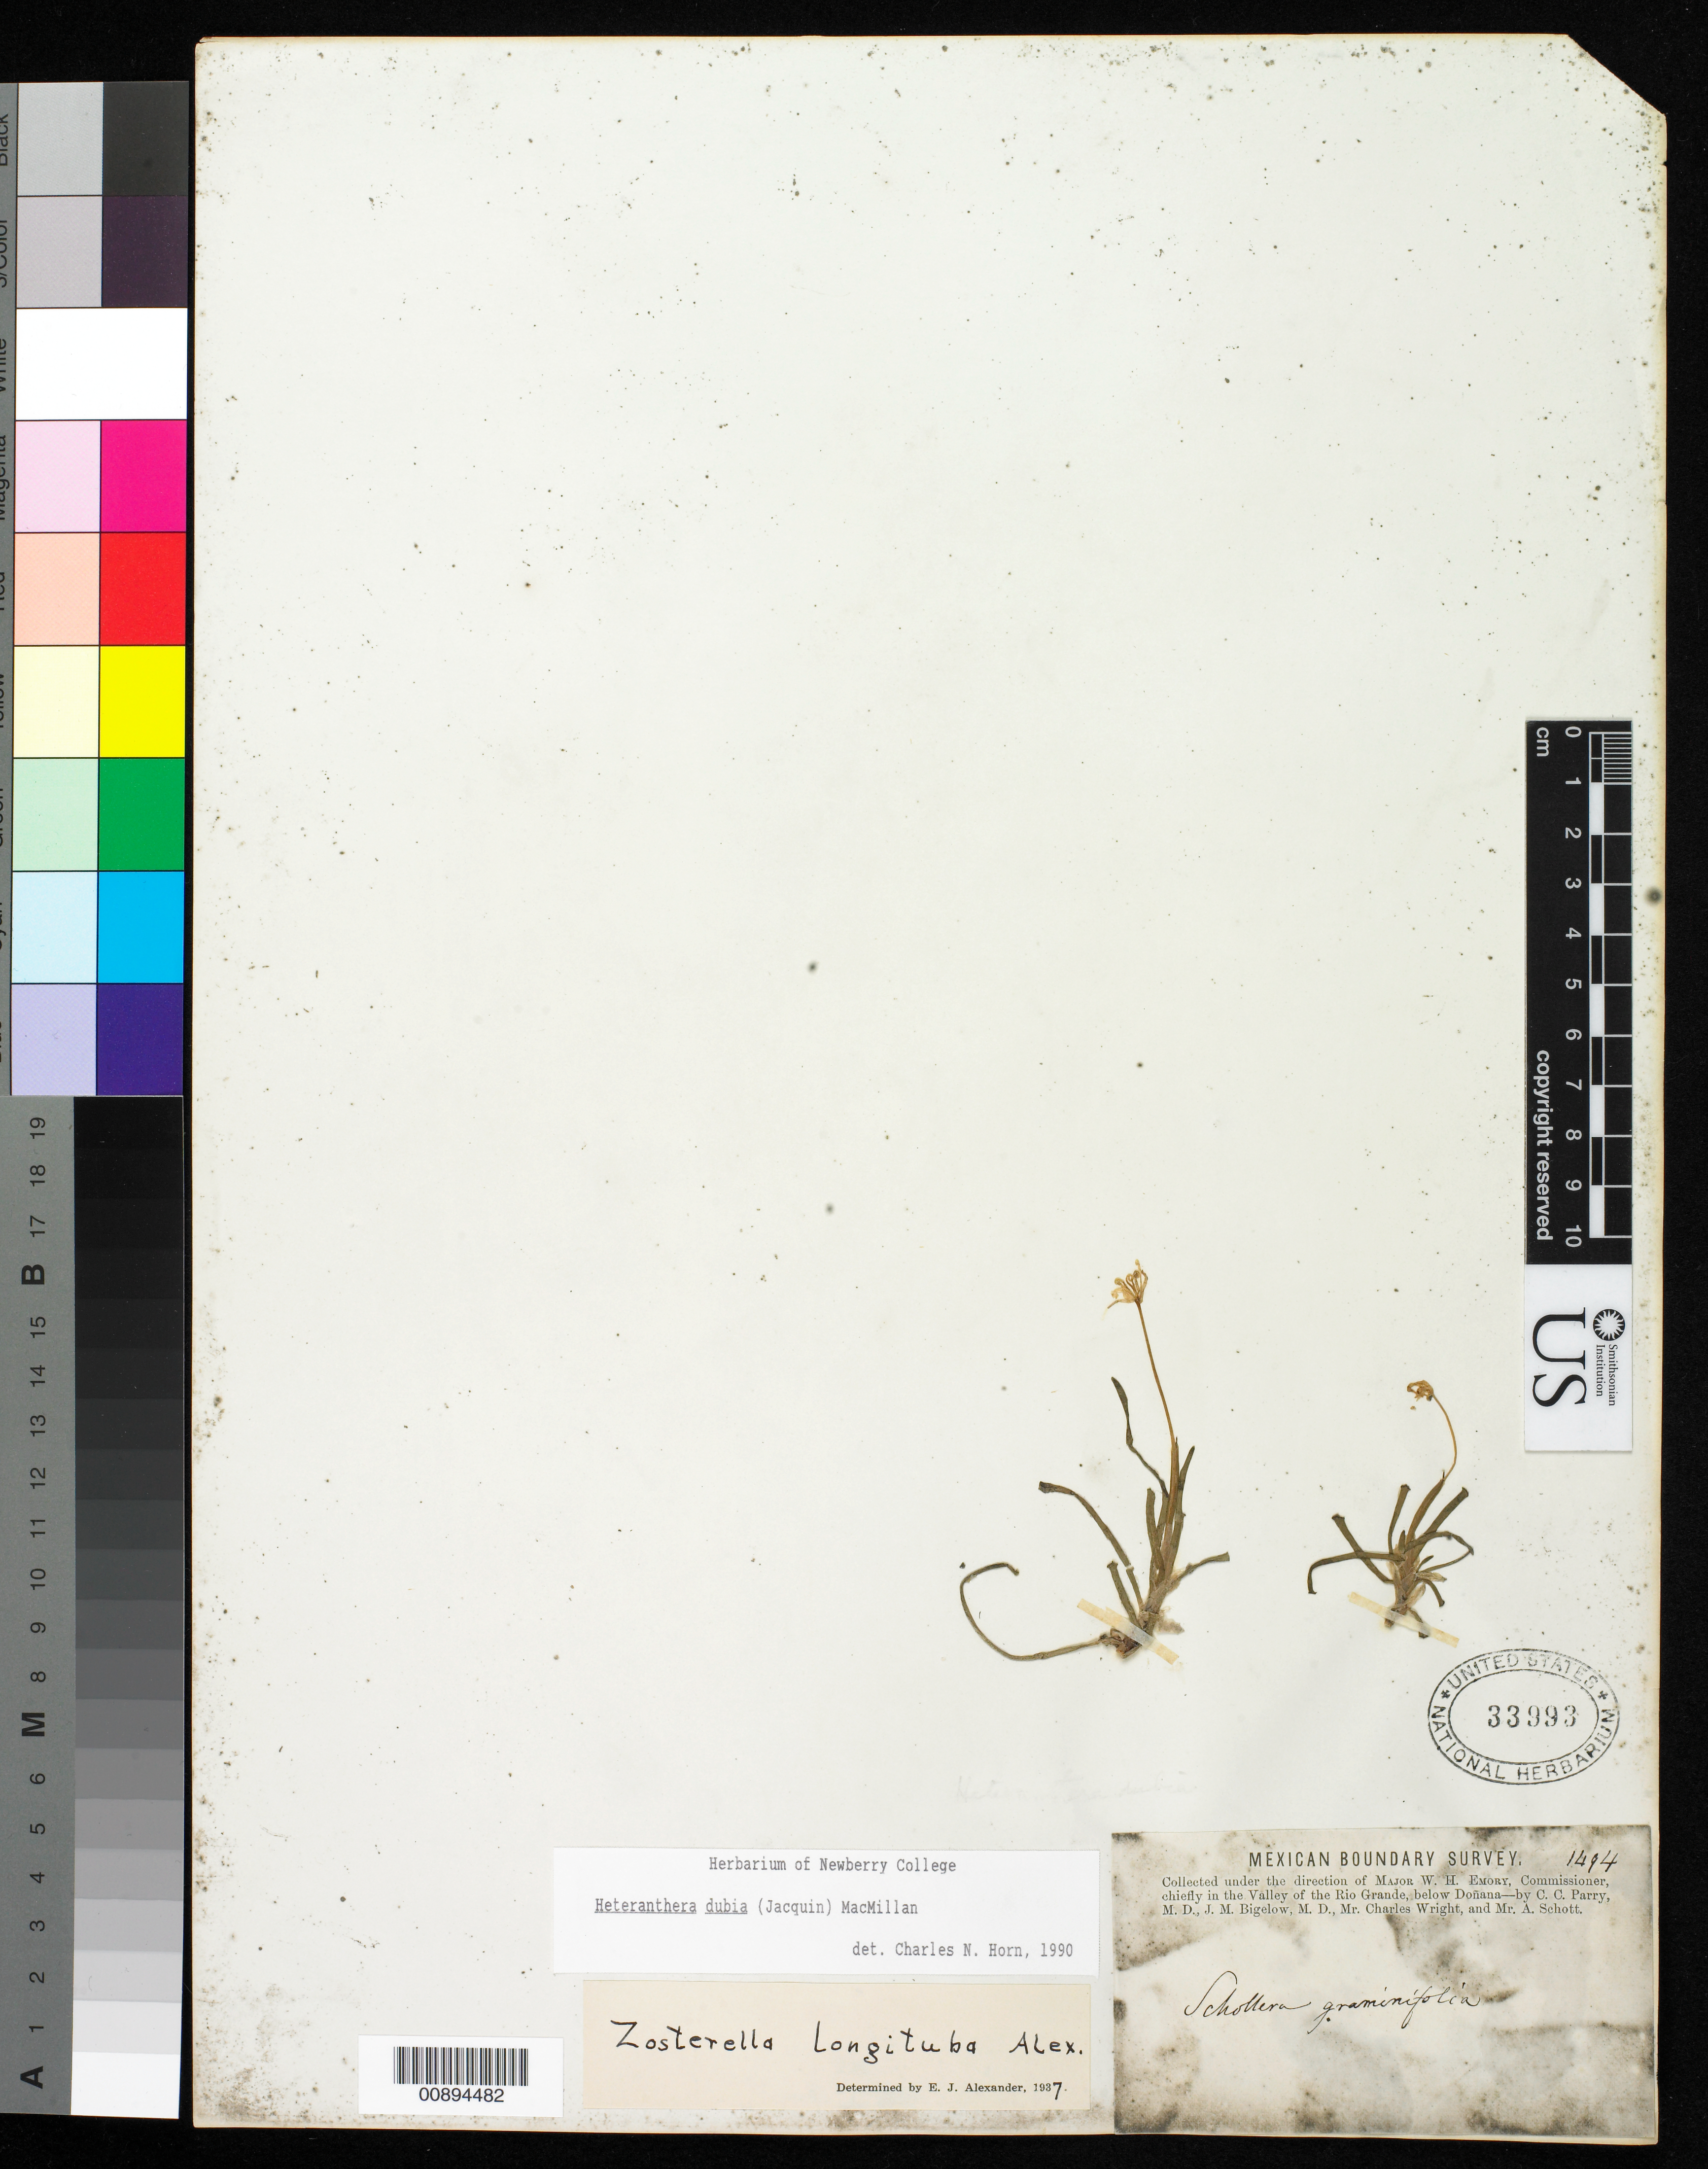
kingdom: Plantae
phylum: Tracheophyta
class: Liliopsida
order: Commelinales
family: Pontederiaceae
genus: Heteranthera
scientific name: Heteranthera dubia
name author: (Jacq.) MacMill.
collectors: C. C. Parry, J. M. Bigelow, C. Wright & A. C. V. Schott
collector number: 1494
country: United States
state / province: New Mexico / Texas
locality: Valley of the Rio Grande, below Doñana.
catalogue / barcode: US 33993